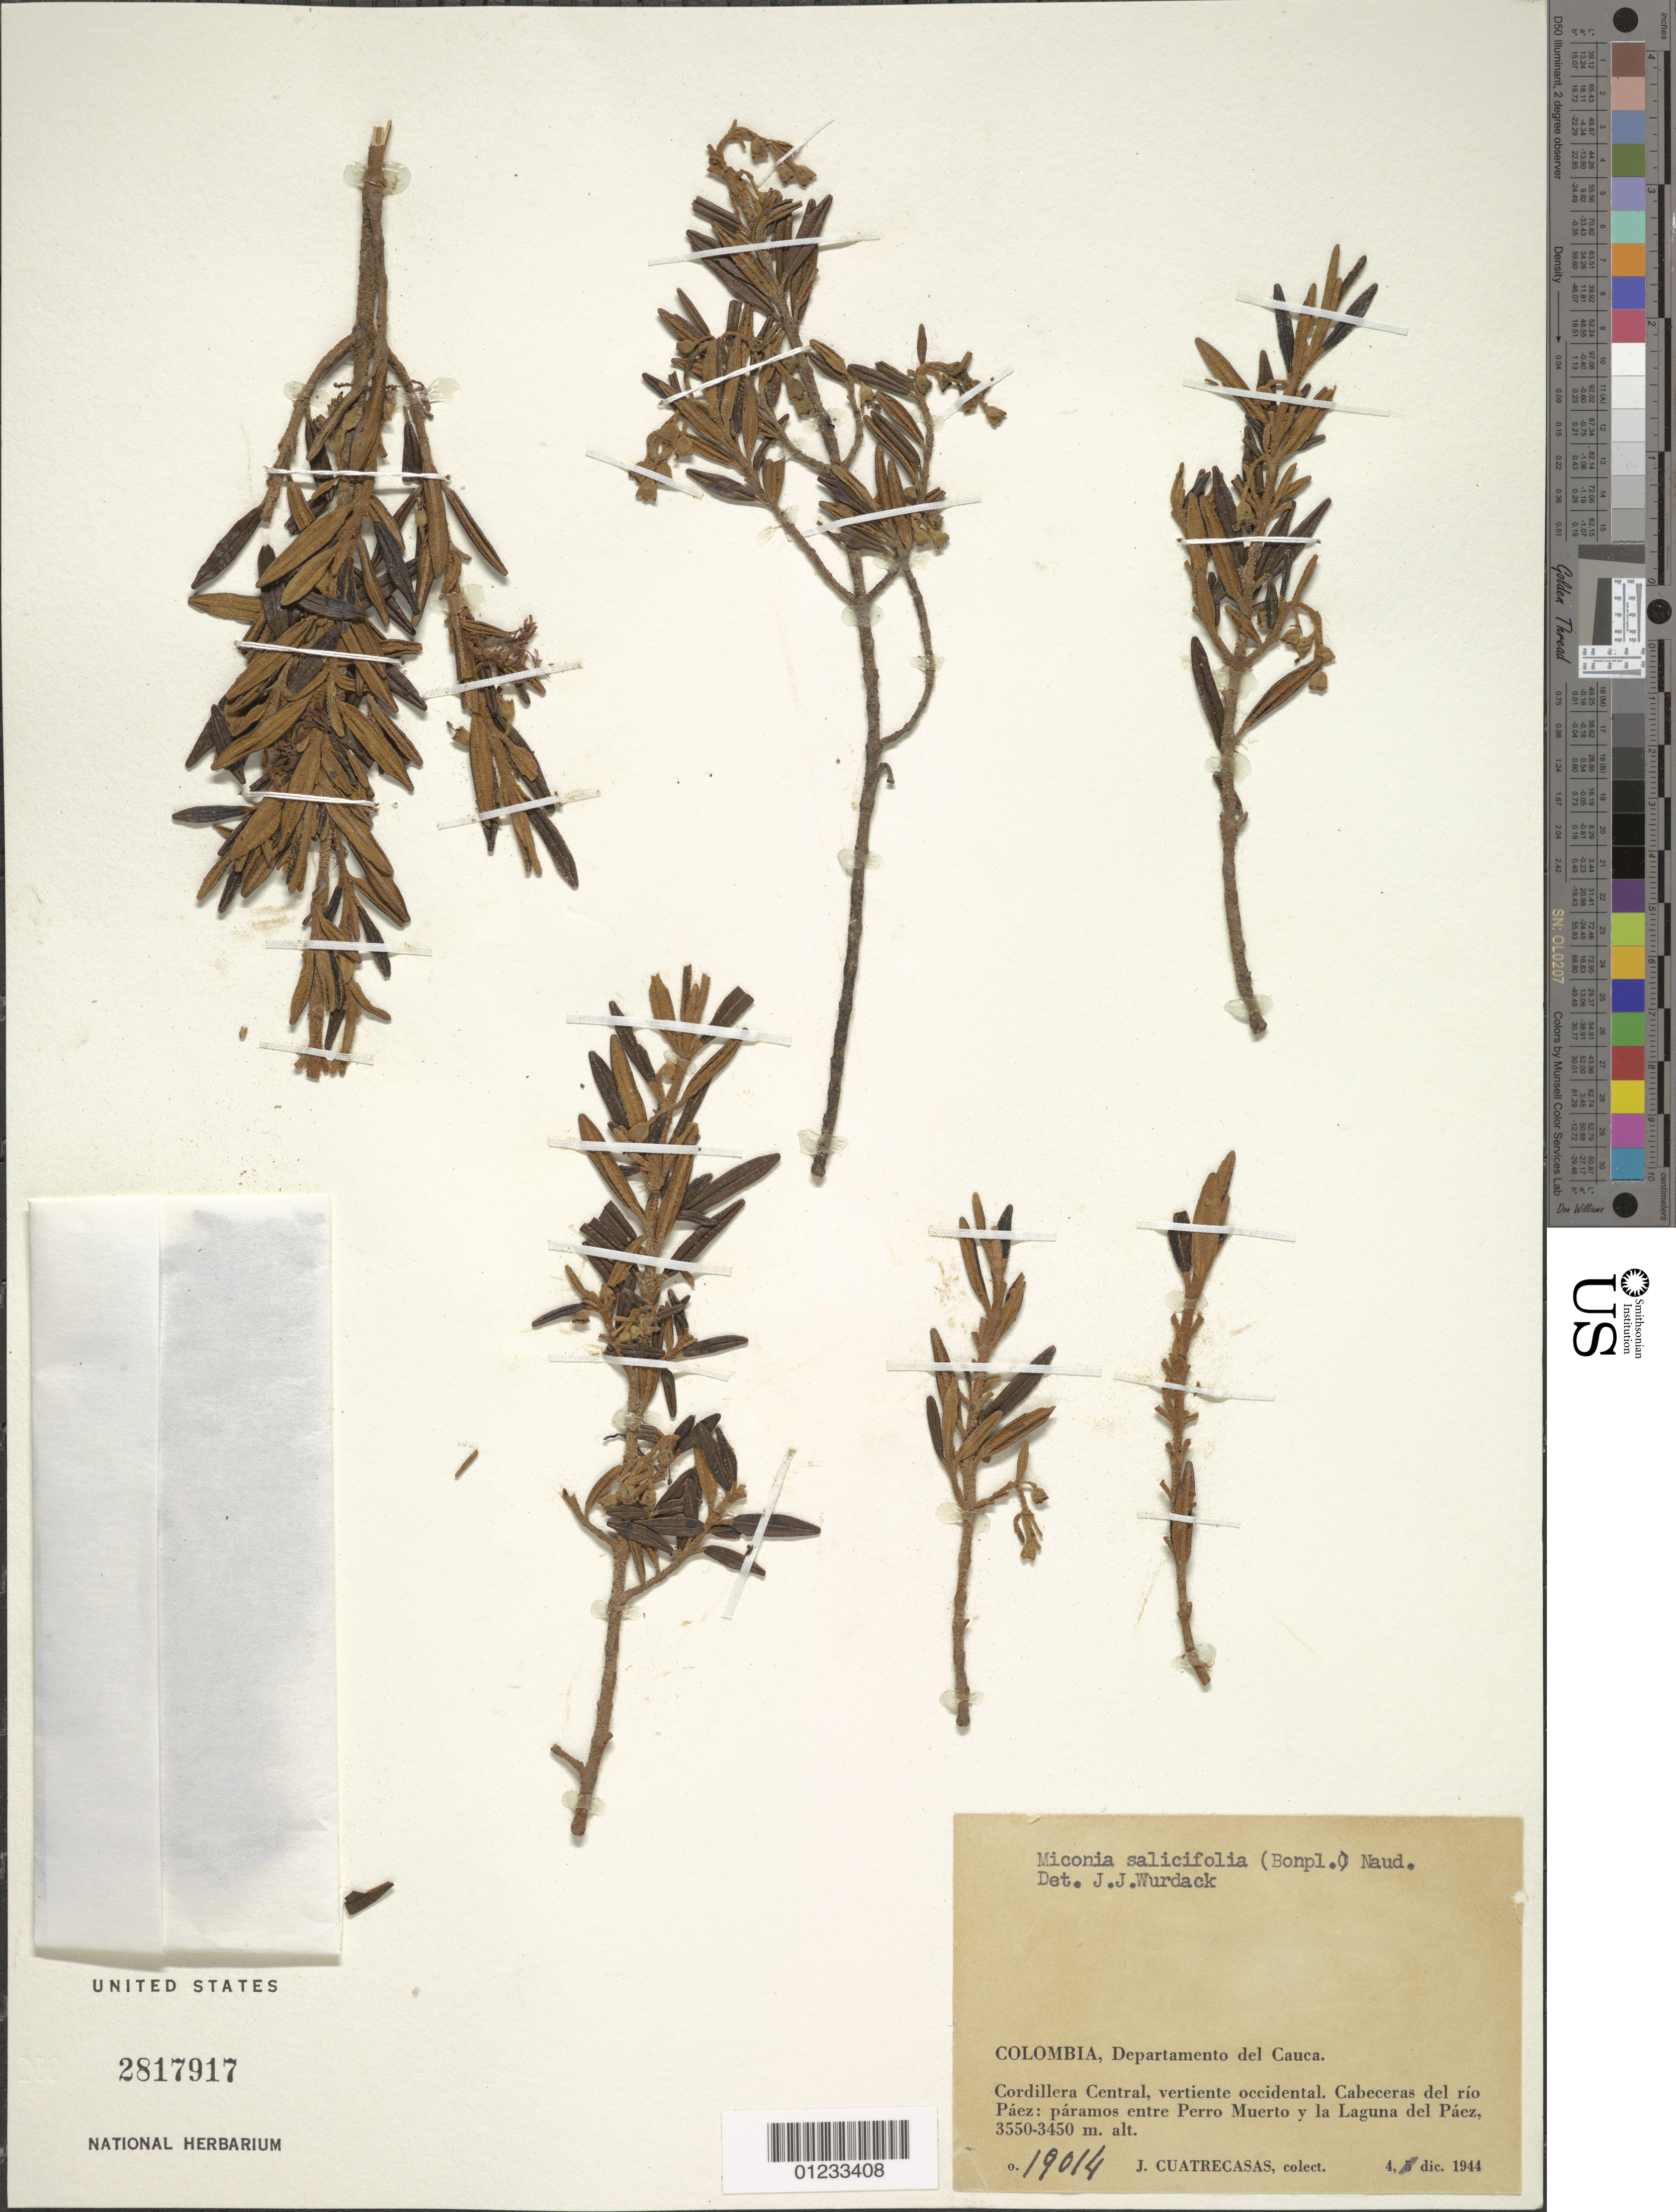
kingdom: Plantae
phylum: Tracheophyta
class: Magnoliopsida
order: Myrtales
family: Melastomataceae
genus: Miconia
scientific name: Miconia salicifolia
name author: (Bonpl.) Naudin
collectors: J. Cuatrecasas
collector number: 19014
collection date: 1944-12-04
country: Colombia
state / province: Cauca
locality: Cordillera Central, vertiente occidental. Cabeceras del rio Paez: paramos entre Perro Muerto y la Laguna del Paez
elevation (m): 3450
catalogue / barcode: US 2817917